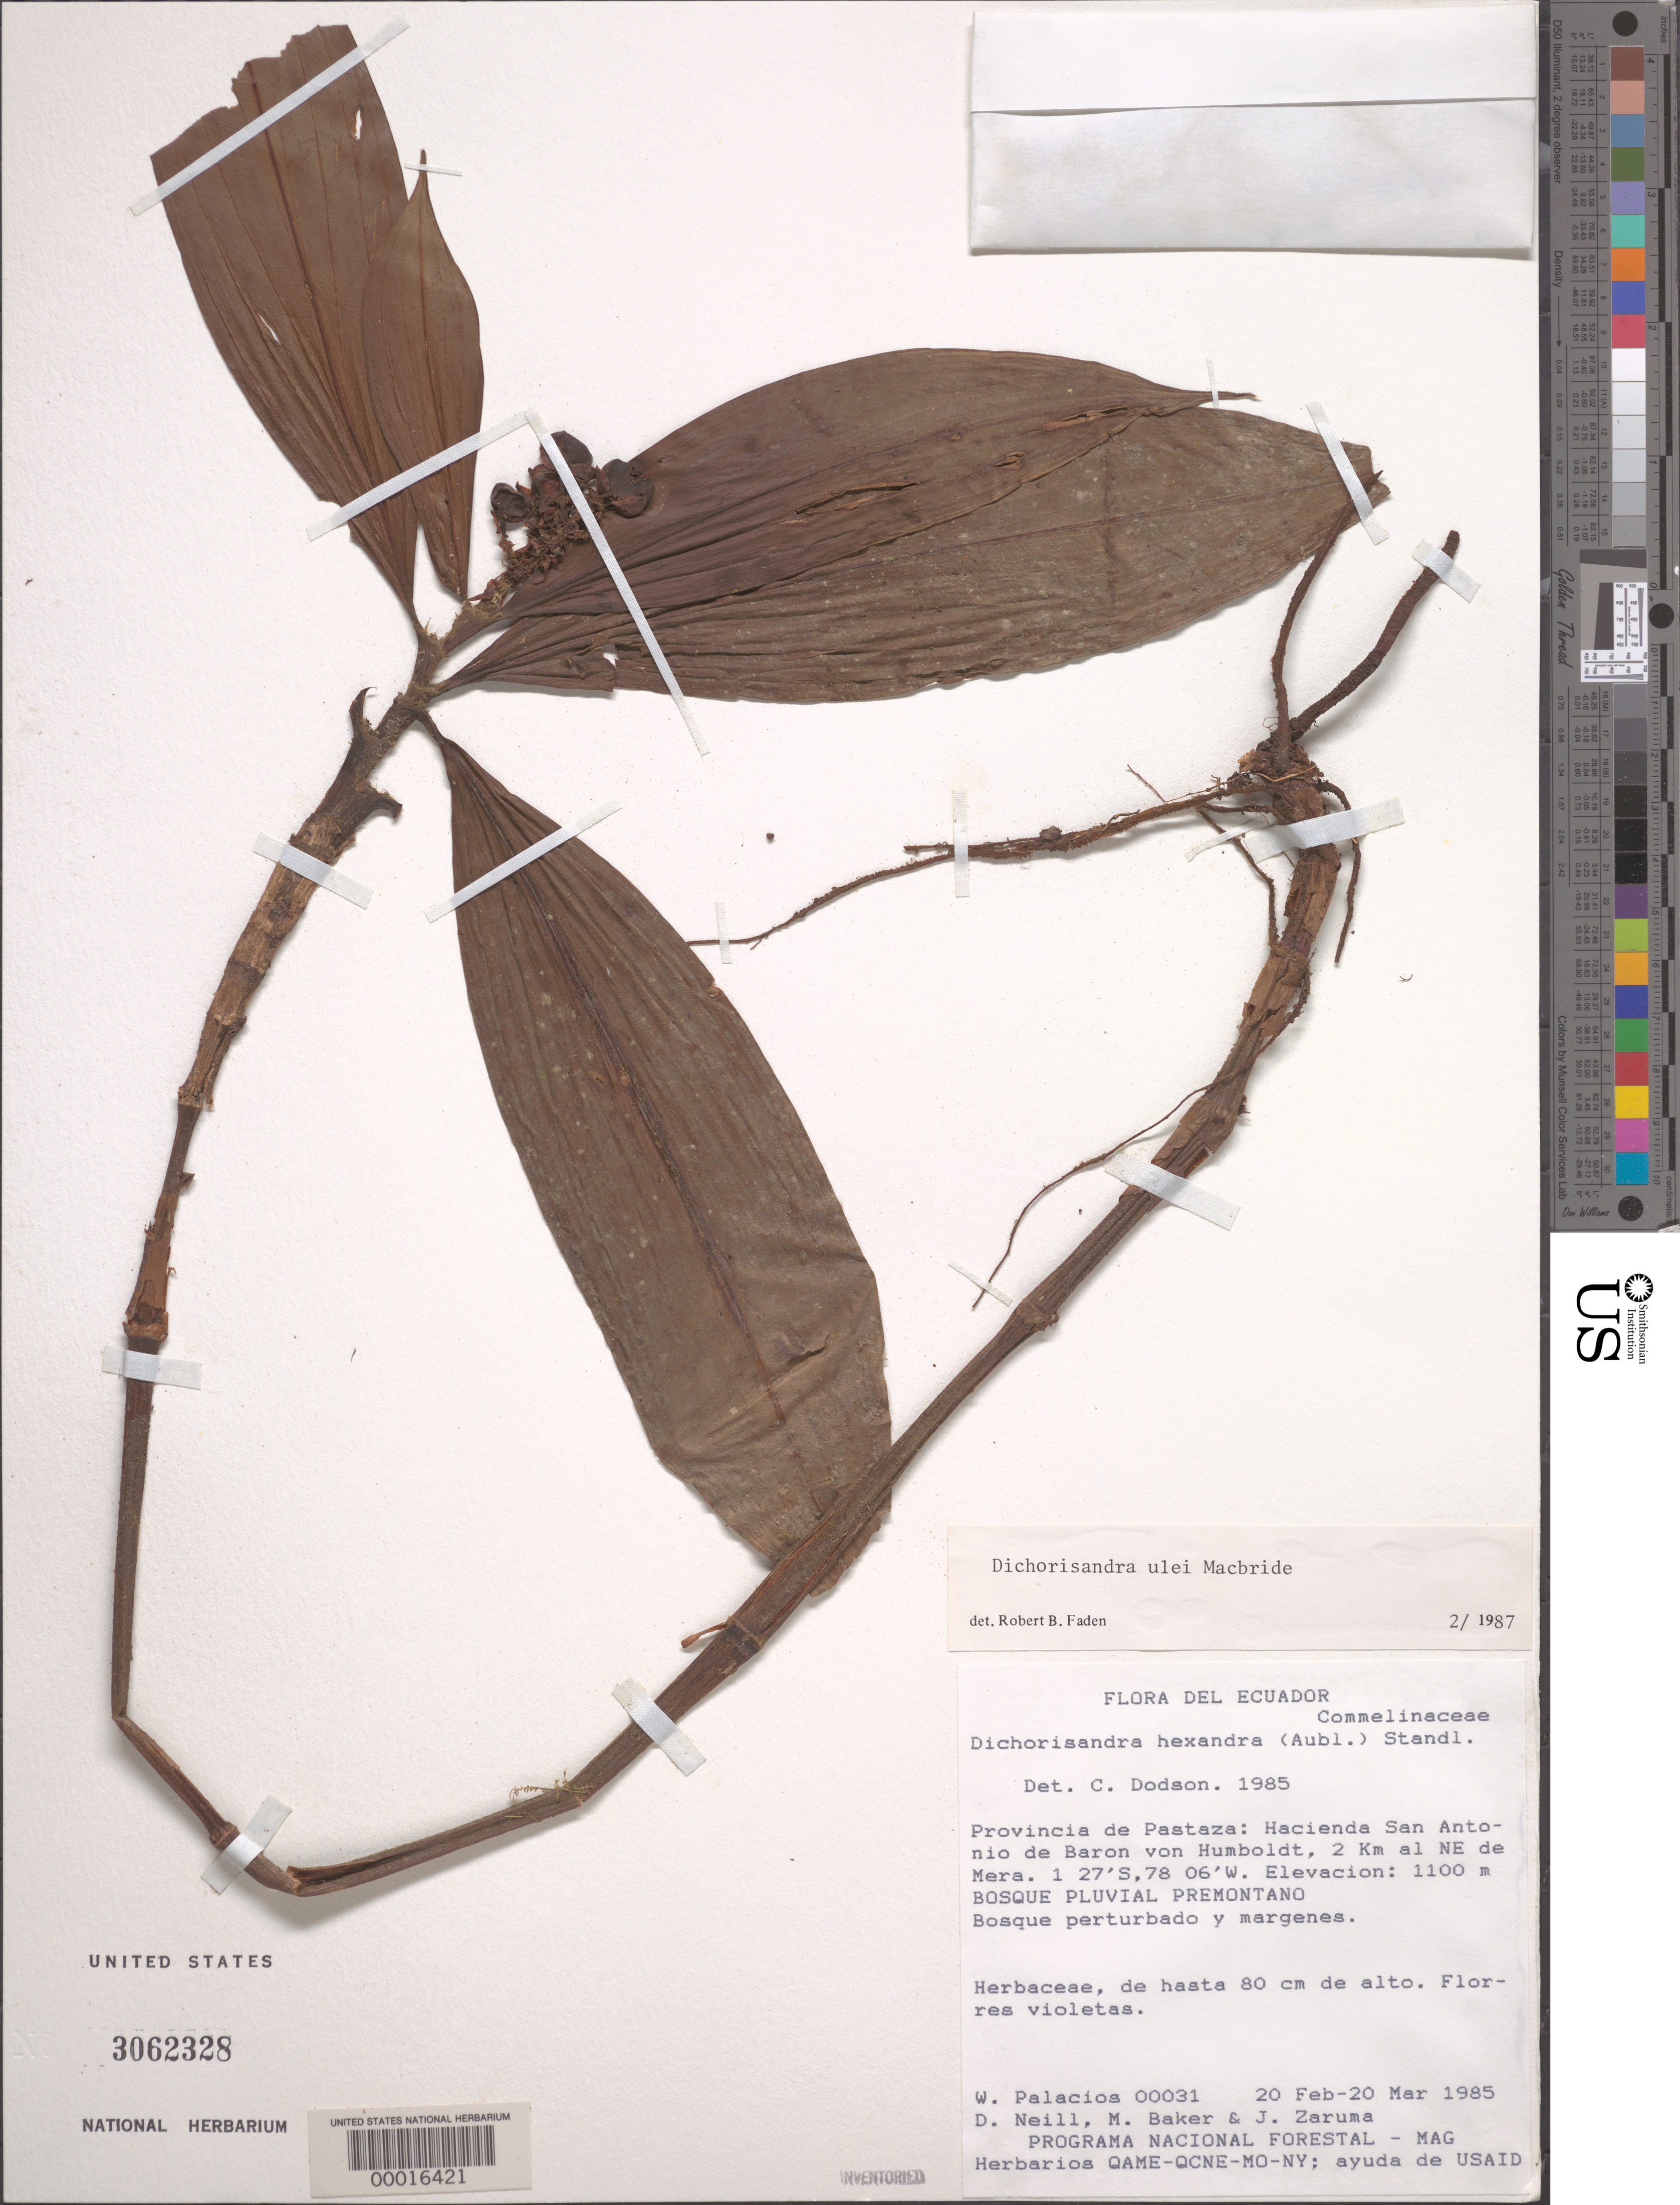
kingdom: Plantae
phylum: Tracheophyta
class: Liliopsida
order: Commelinales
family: Commelinaceae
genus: Dichorisandra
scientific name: Dichorisandra ulei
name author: J.F. Macbr.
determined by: Faden, Robert B., (US), Smithsonian Institution - National Museum of Natural History (UNITED STATES)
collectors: W. Palacios, D. A. Neill, M. A. Baker & J. Zaruma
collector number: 31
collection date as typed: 20 Feb 1985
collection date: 1985-02-20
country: Ecuador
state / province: Pastaza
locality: Hacienda San Antonia de baron von hUmboldt, 2 km NE of mera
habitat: Pluvial premontane forest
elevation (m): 1100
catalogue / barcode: US 3062328